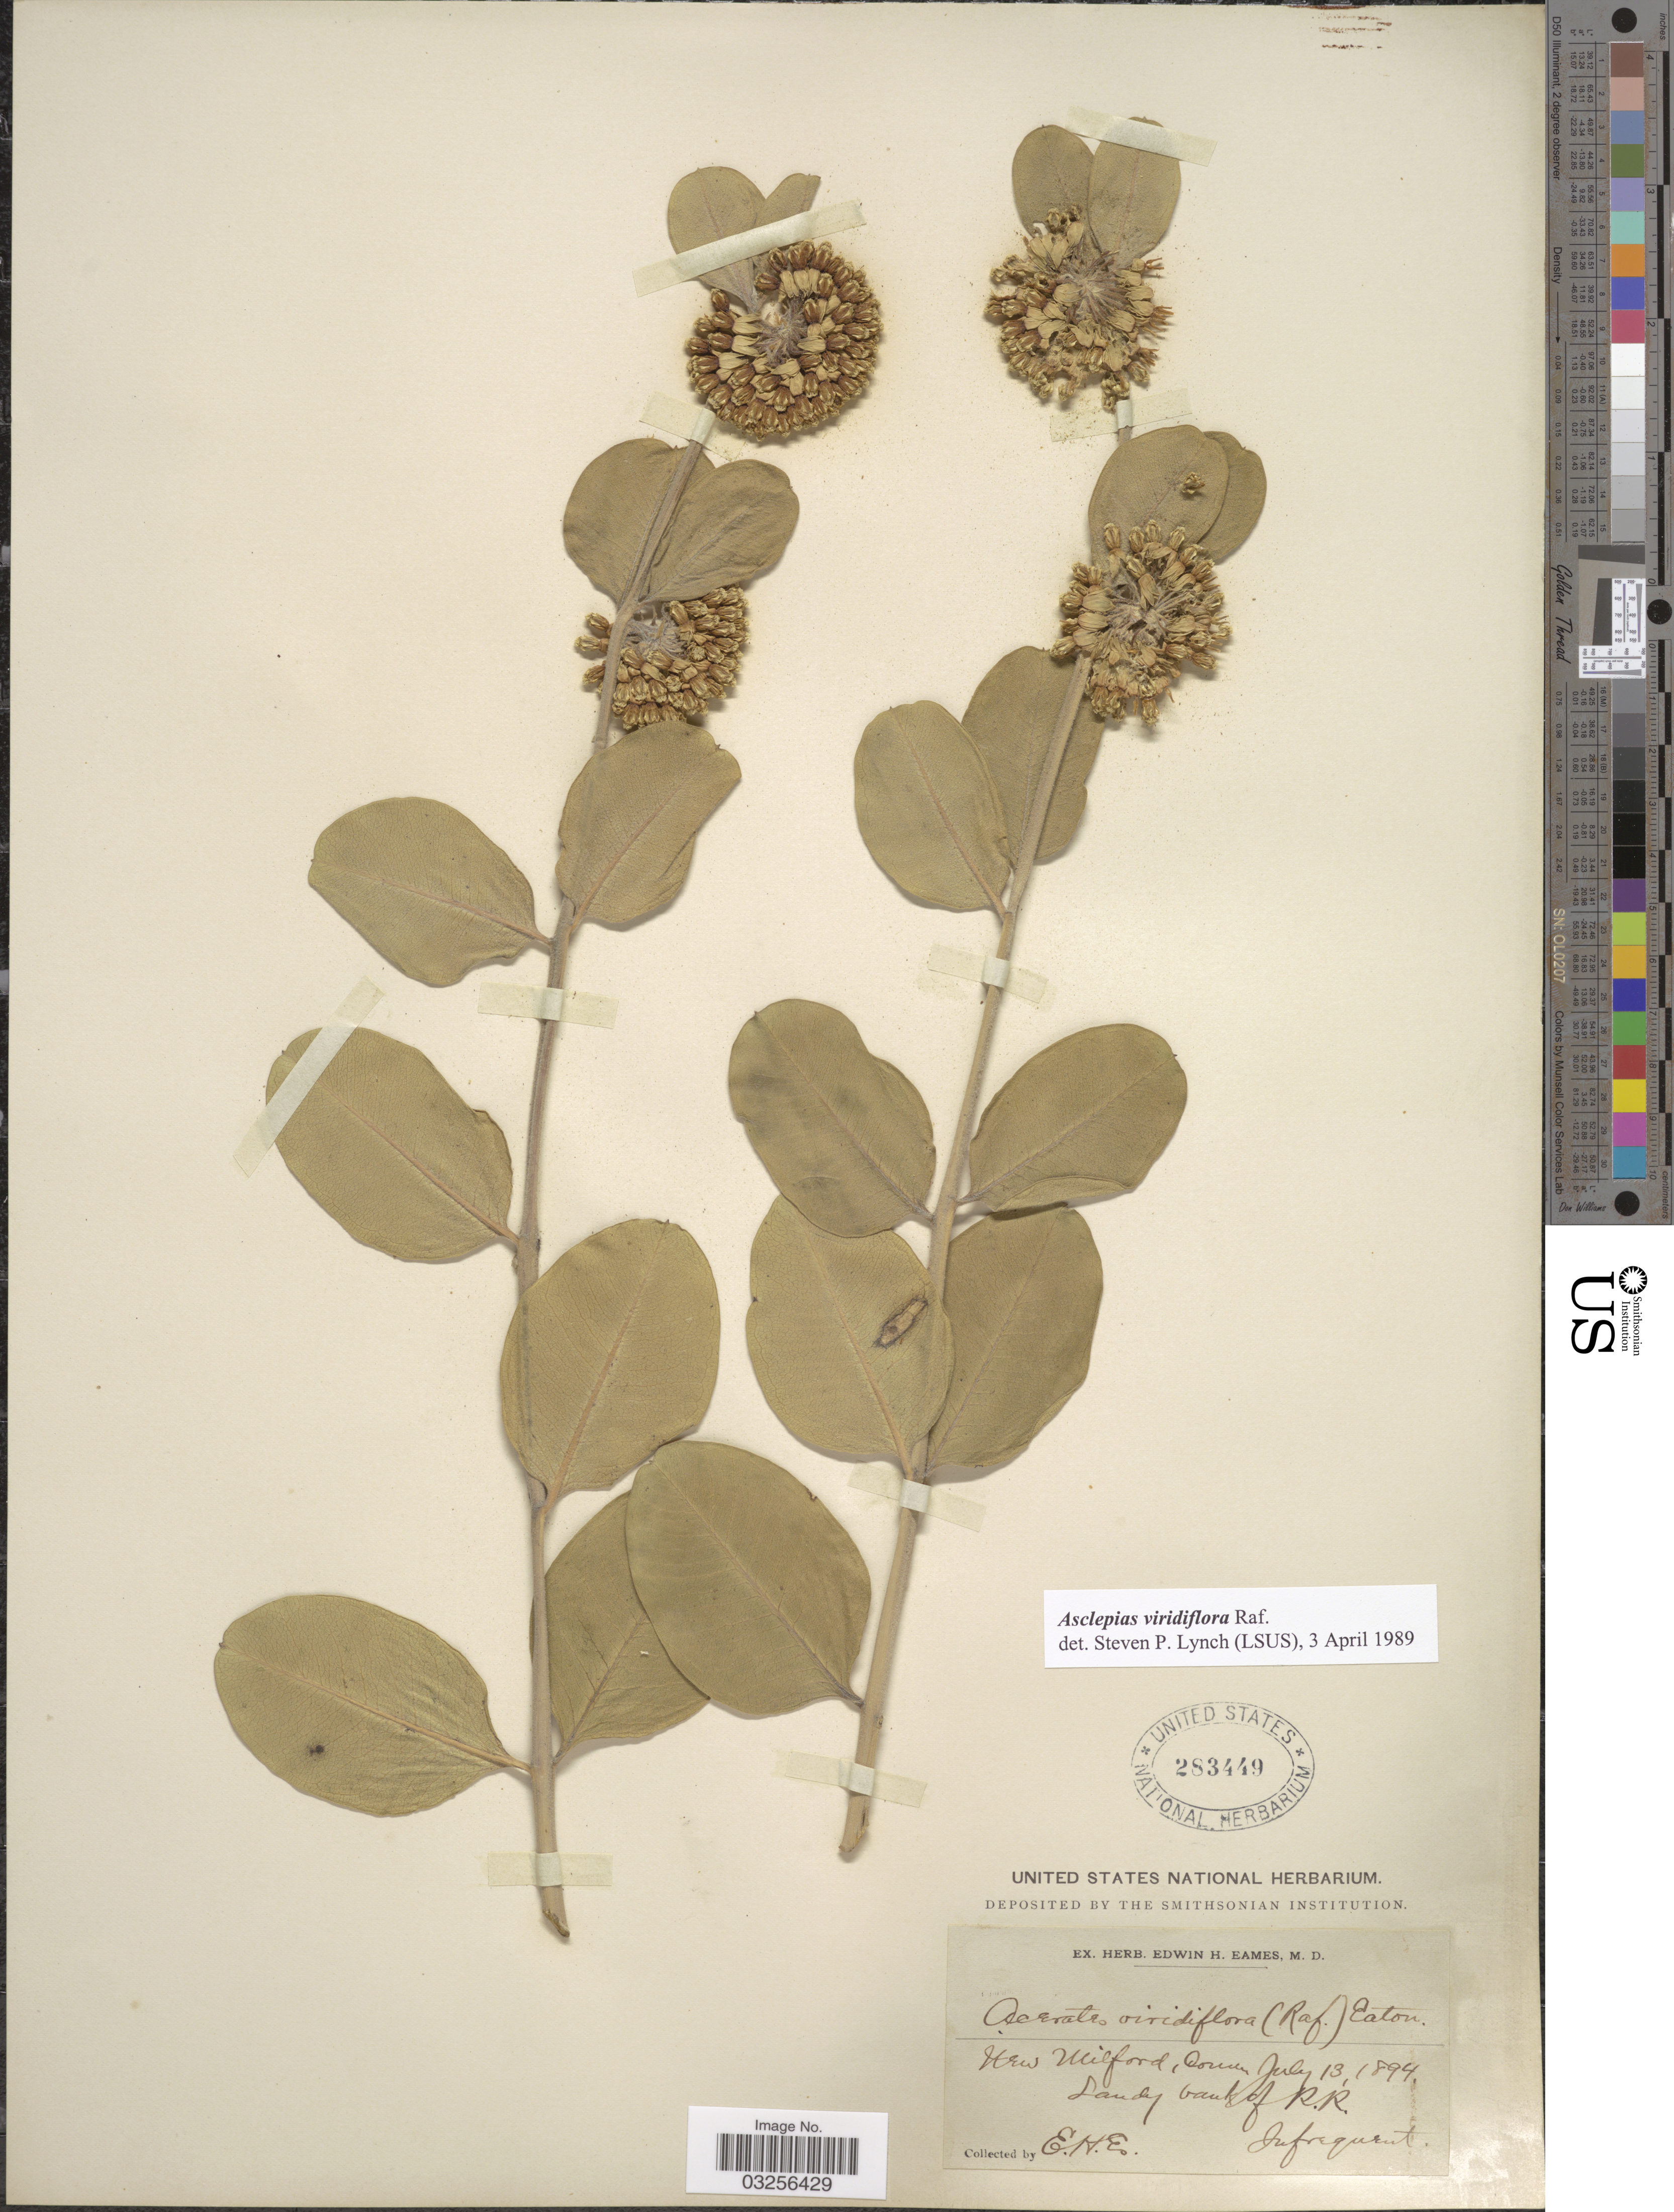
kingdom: Plantae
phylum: Tracheophyta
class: Magnoliopsida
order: Gentianales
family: Apocynaceae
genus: Asclepias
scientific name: Asclepias viridiflora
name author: Raf.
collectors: E. H. Eames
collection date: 1894-07-13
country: United States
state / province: Connecticut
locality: New Milford, Conn. Sandy bank of R. R.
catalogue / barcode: US 283449